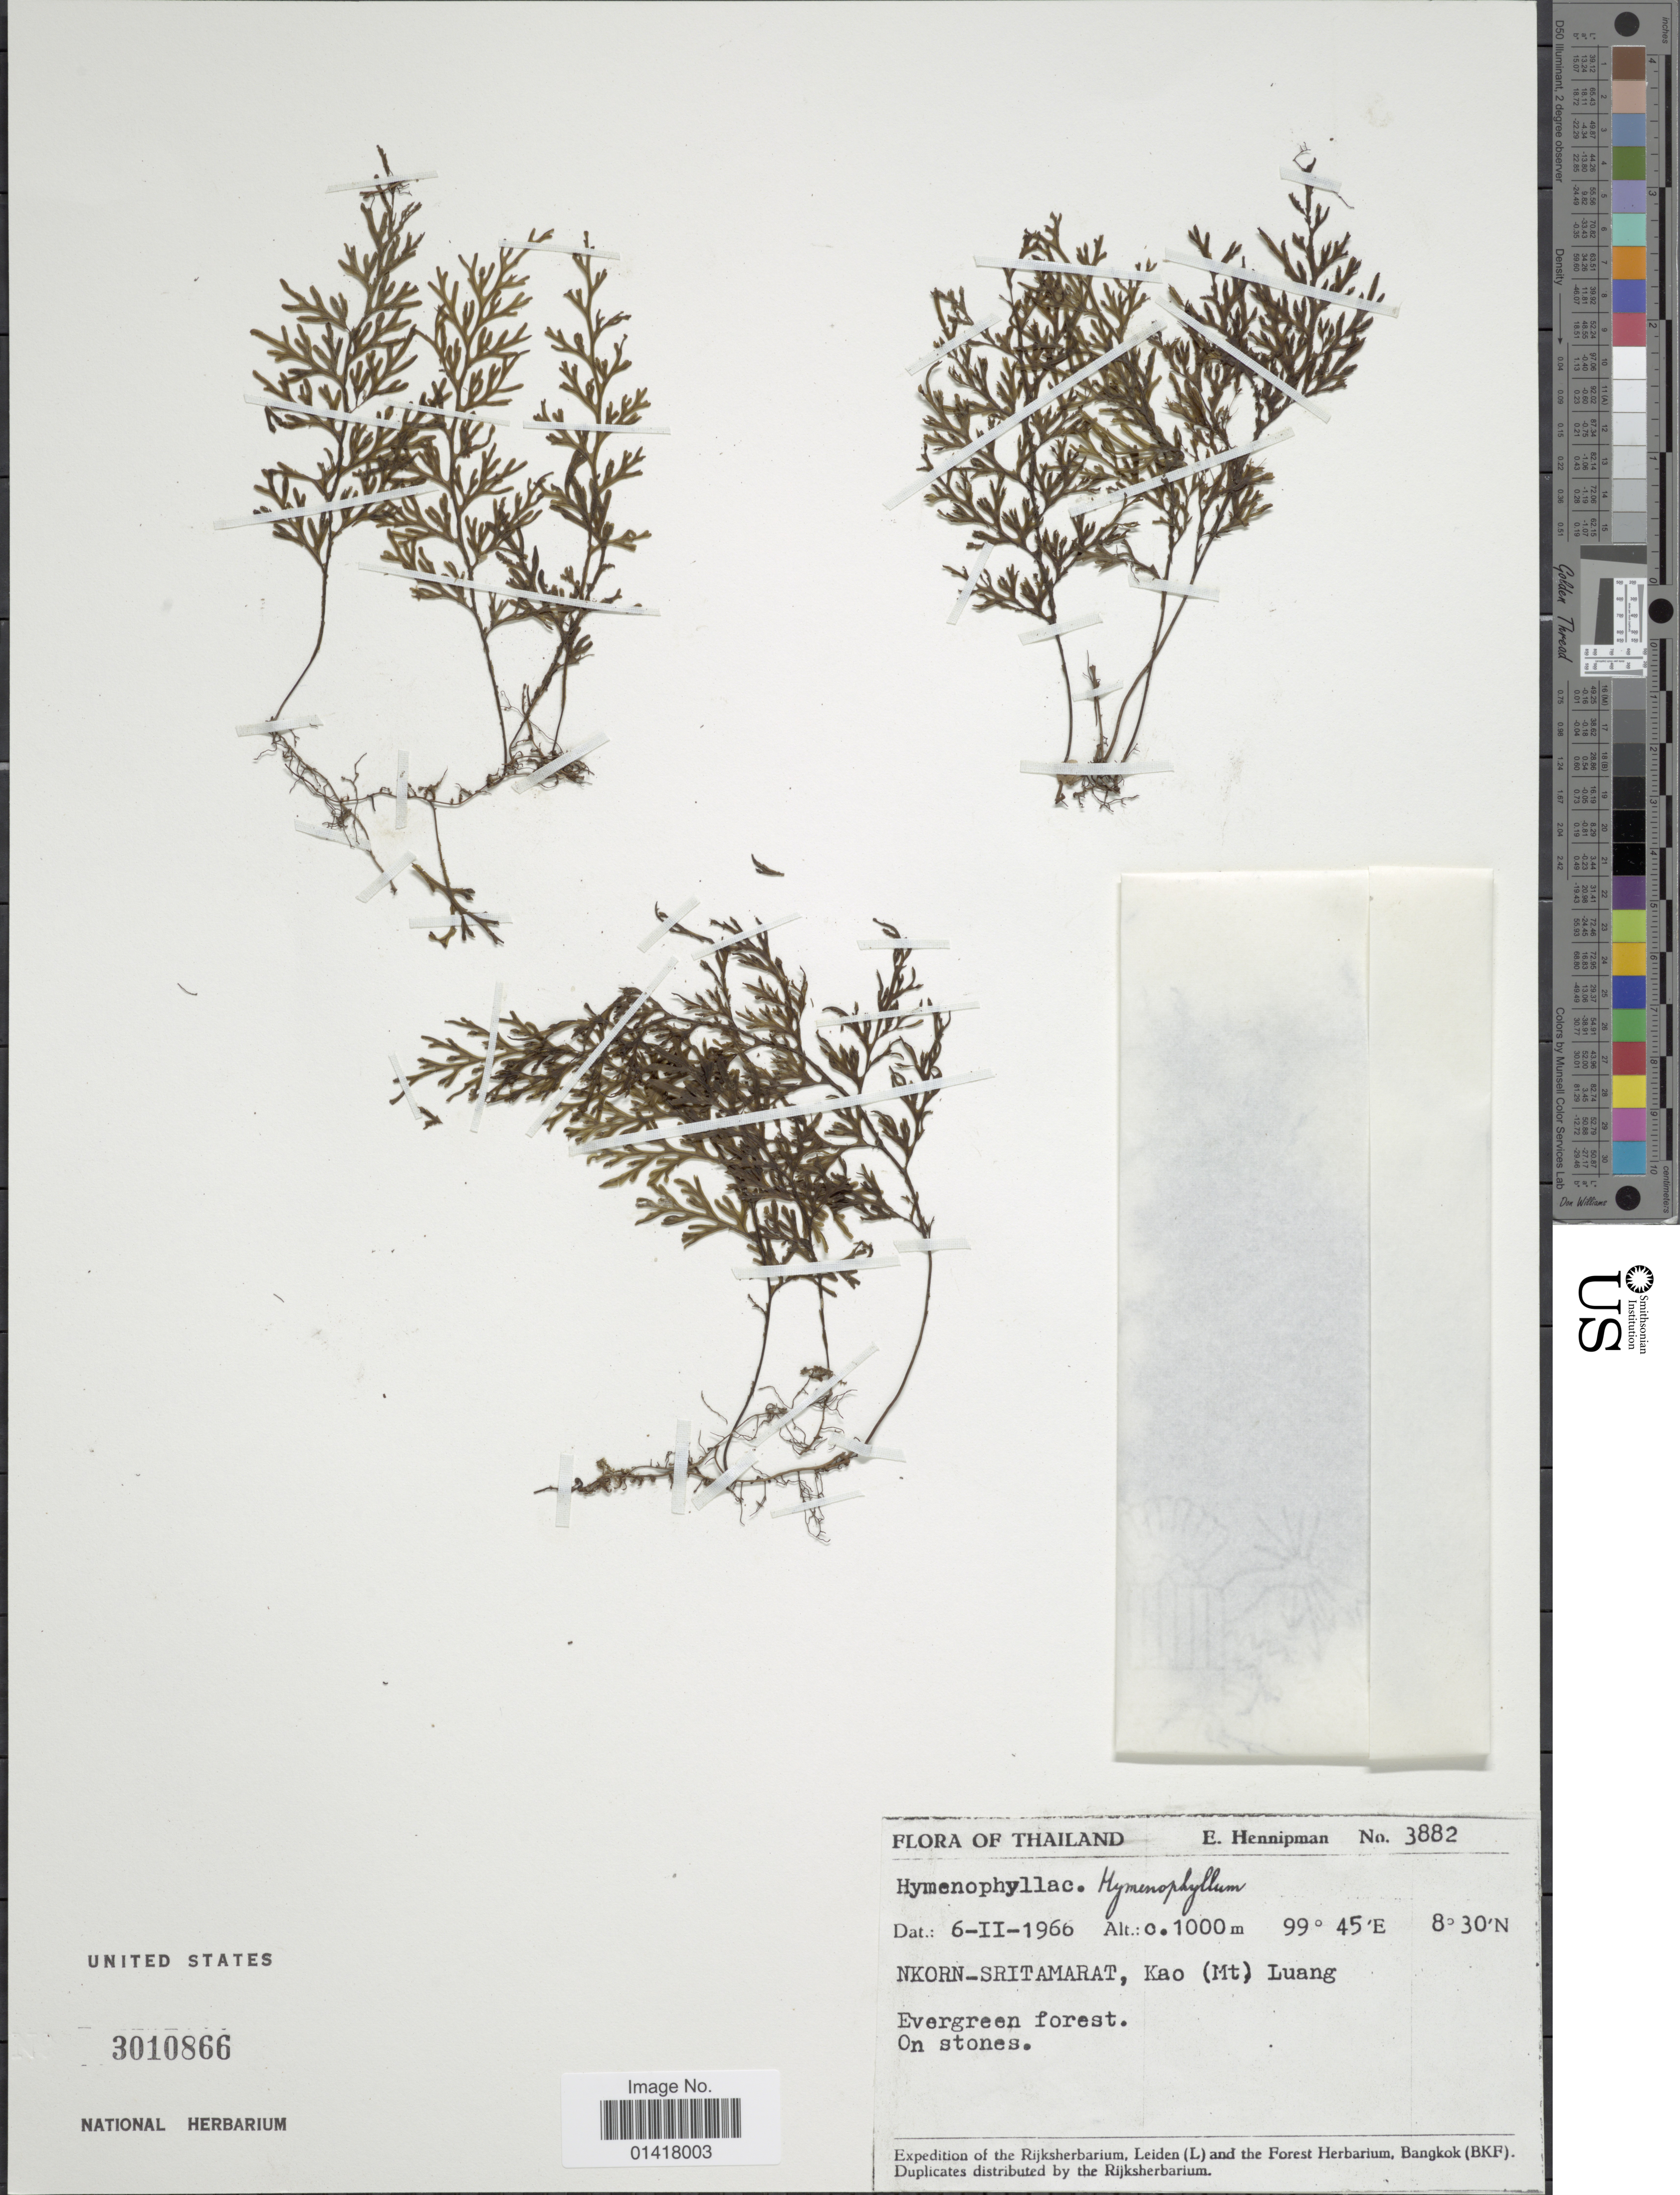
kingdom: Plantae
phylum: Tracheophyta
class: Polypodiopsida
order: Hymenophyllales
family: Hymenophyllaceae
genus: Hymenophyllum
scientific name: Hymenophyllum sp.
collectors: E. Hennipman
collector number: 3882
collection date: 1966-02-06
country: Thailand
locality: Nkorn-Sritamarat, Kao (Mt) Luang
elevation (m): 1000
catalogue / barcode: US 3010866